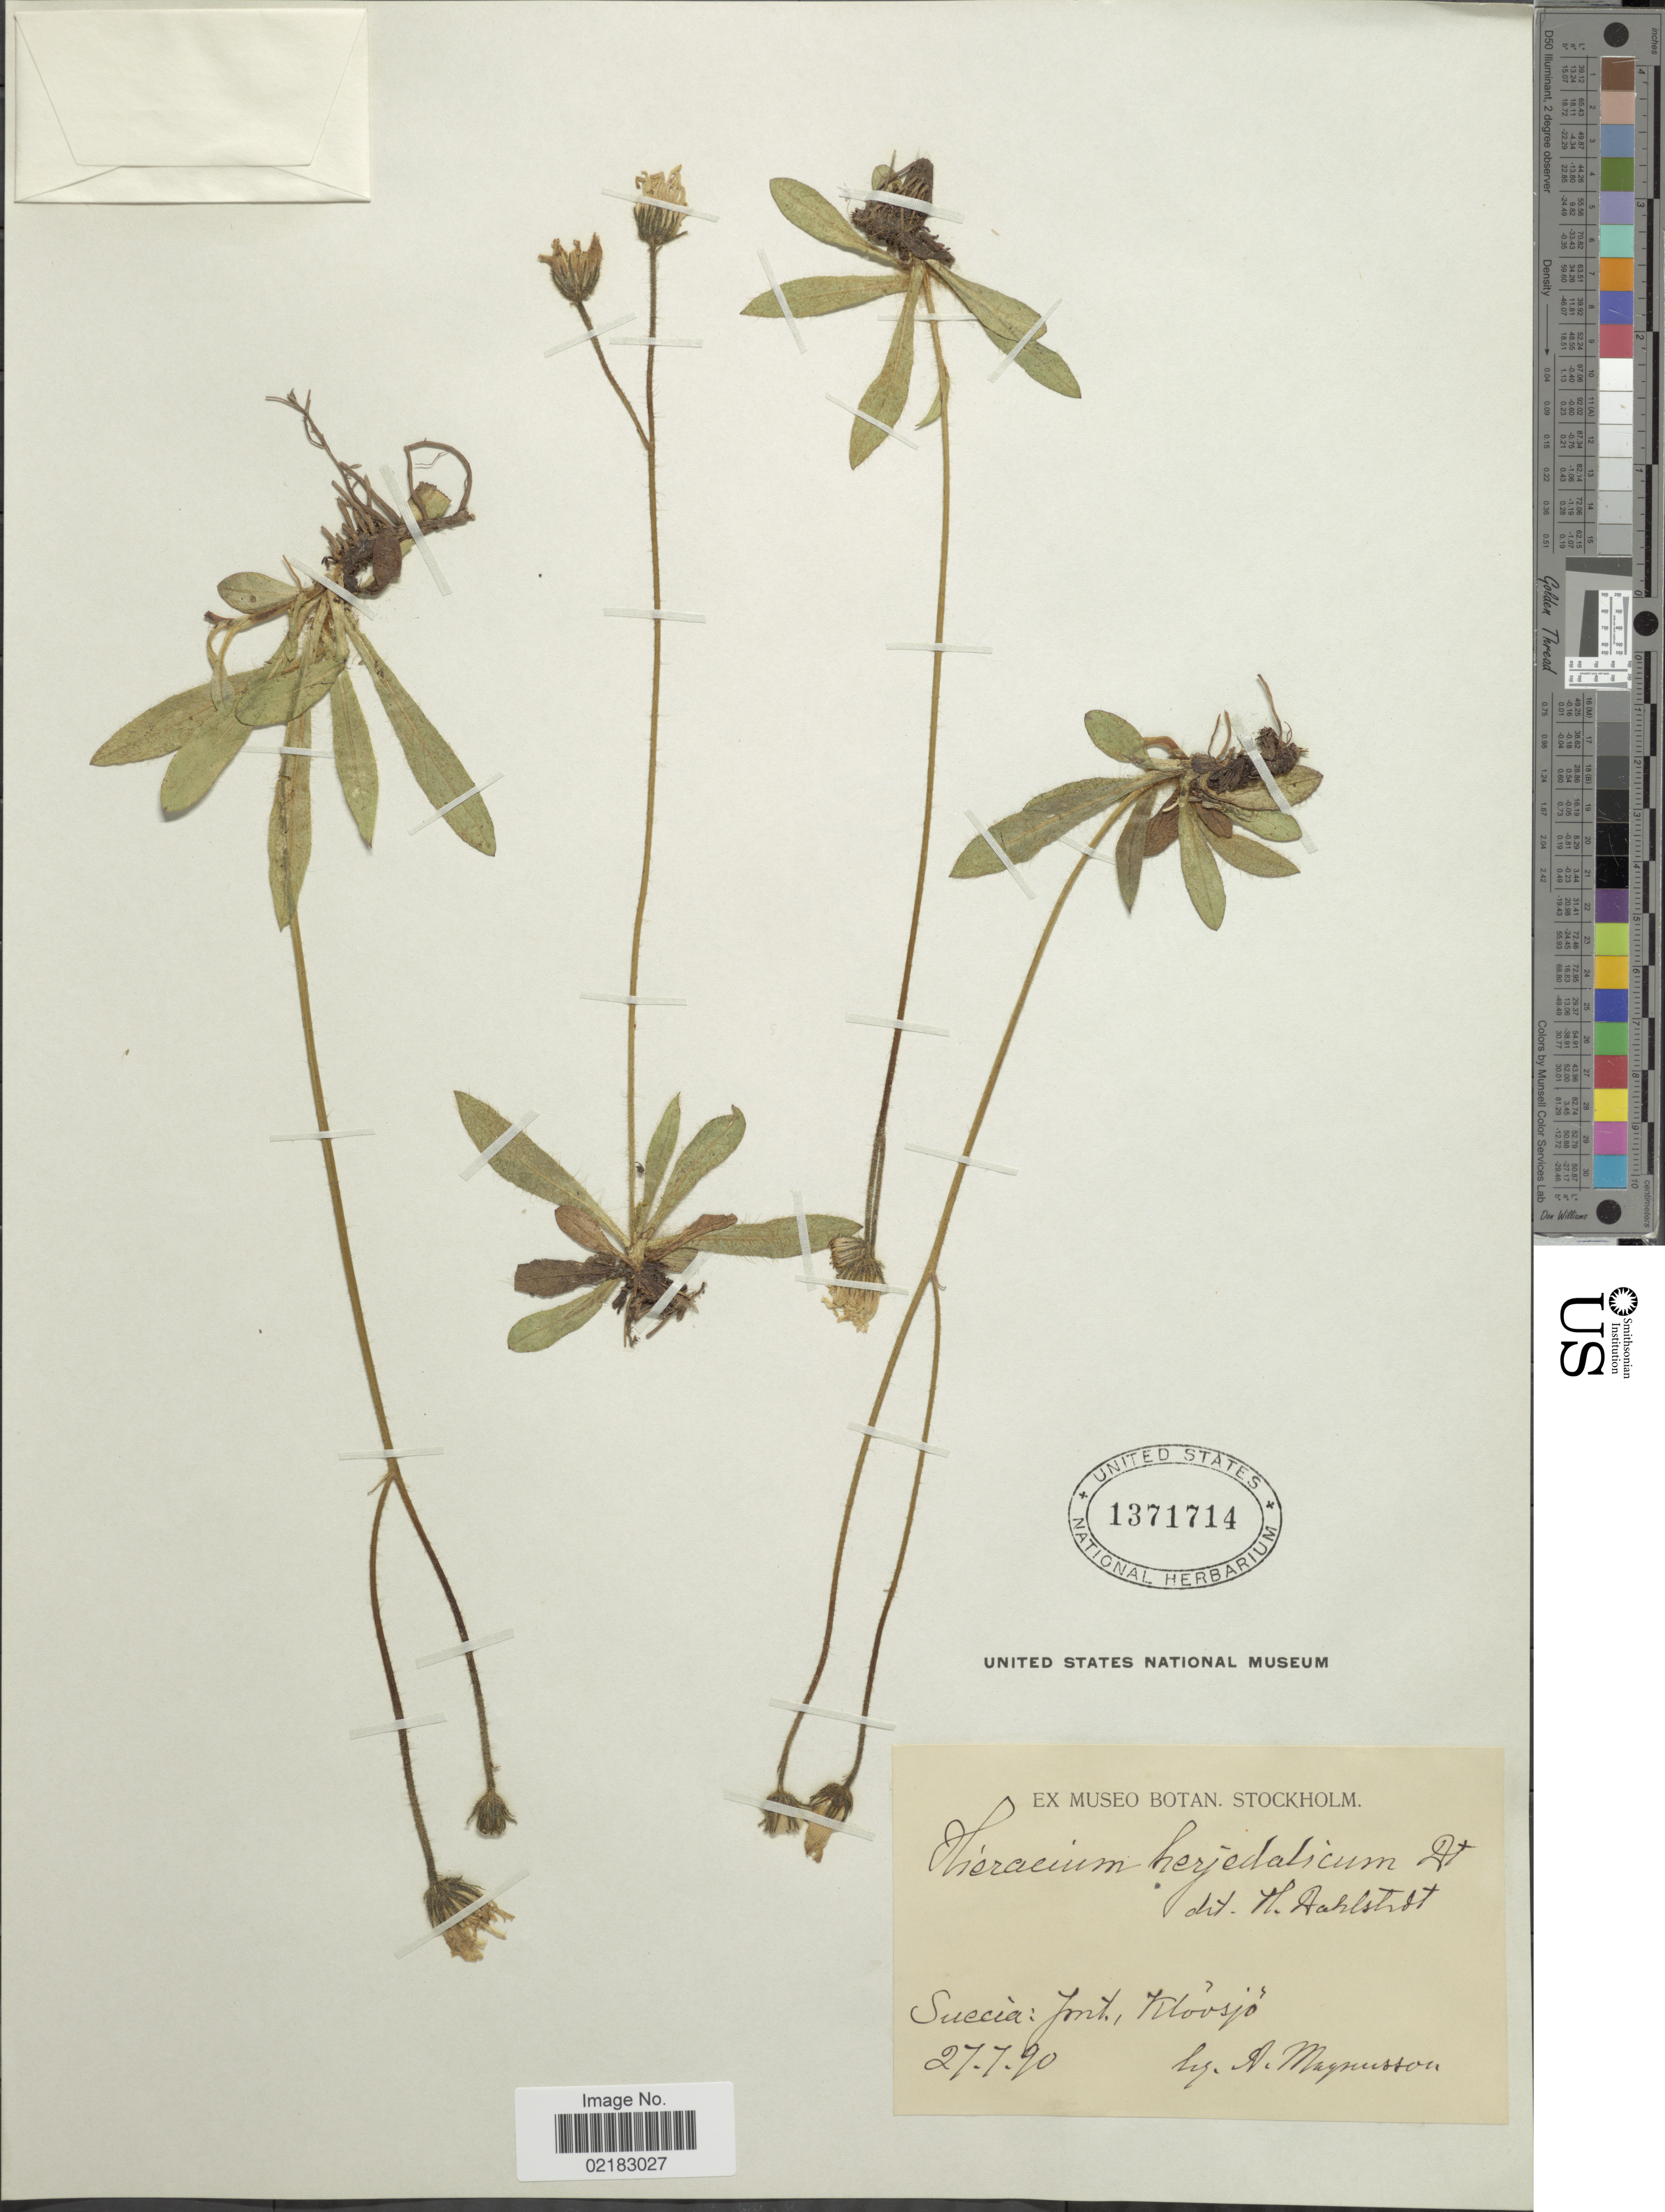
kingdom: Plantae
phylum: Tracheophyta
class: Magnoliopsida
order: Asterales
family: Asteraceae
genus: Hieracium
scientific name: Hieracium herjedalicum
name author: Dahlst.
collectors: A. Magnusson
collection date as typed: Transcribed d/m/y: 27/7/90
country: Sweden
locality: Sueccia: Jmt. . Klövsjö.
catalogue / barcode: US 1371714